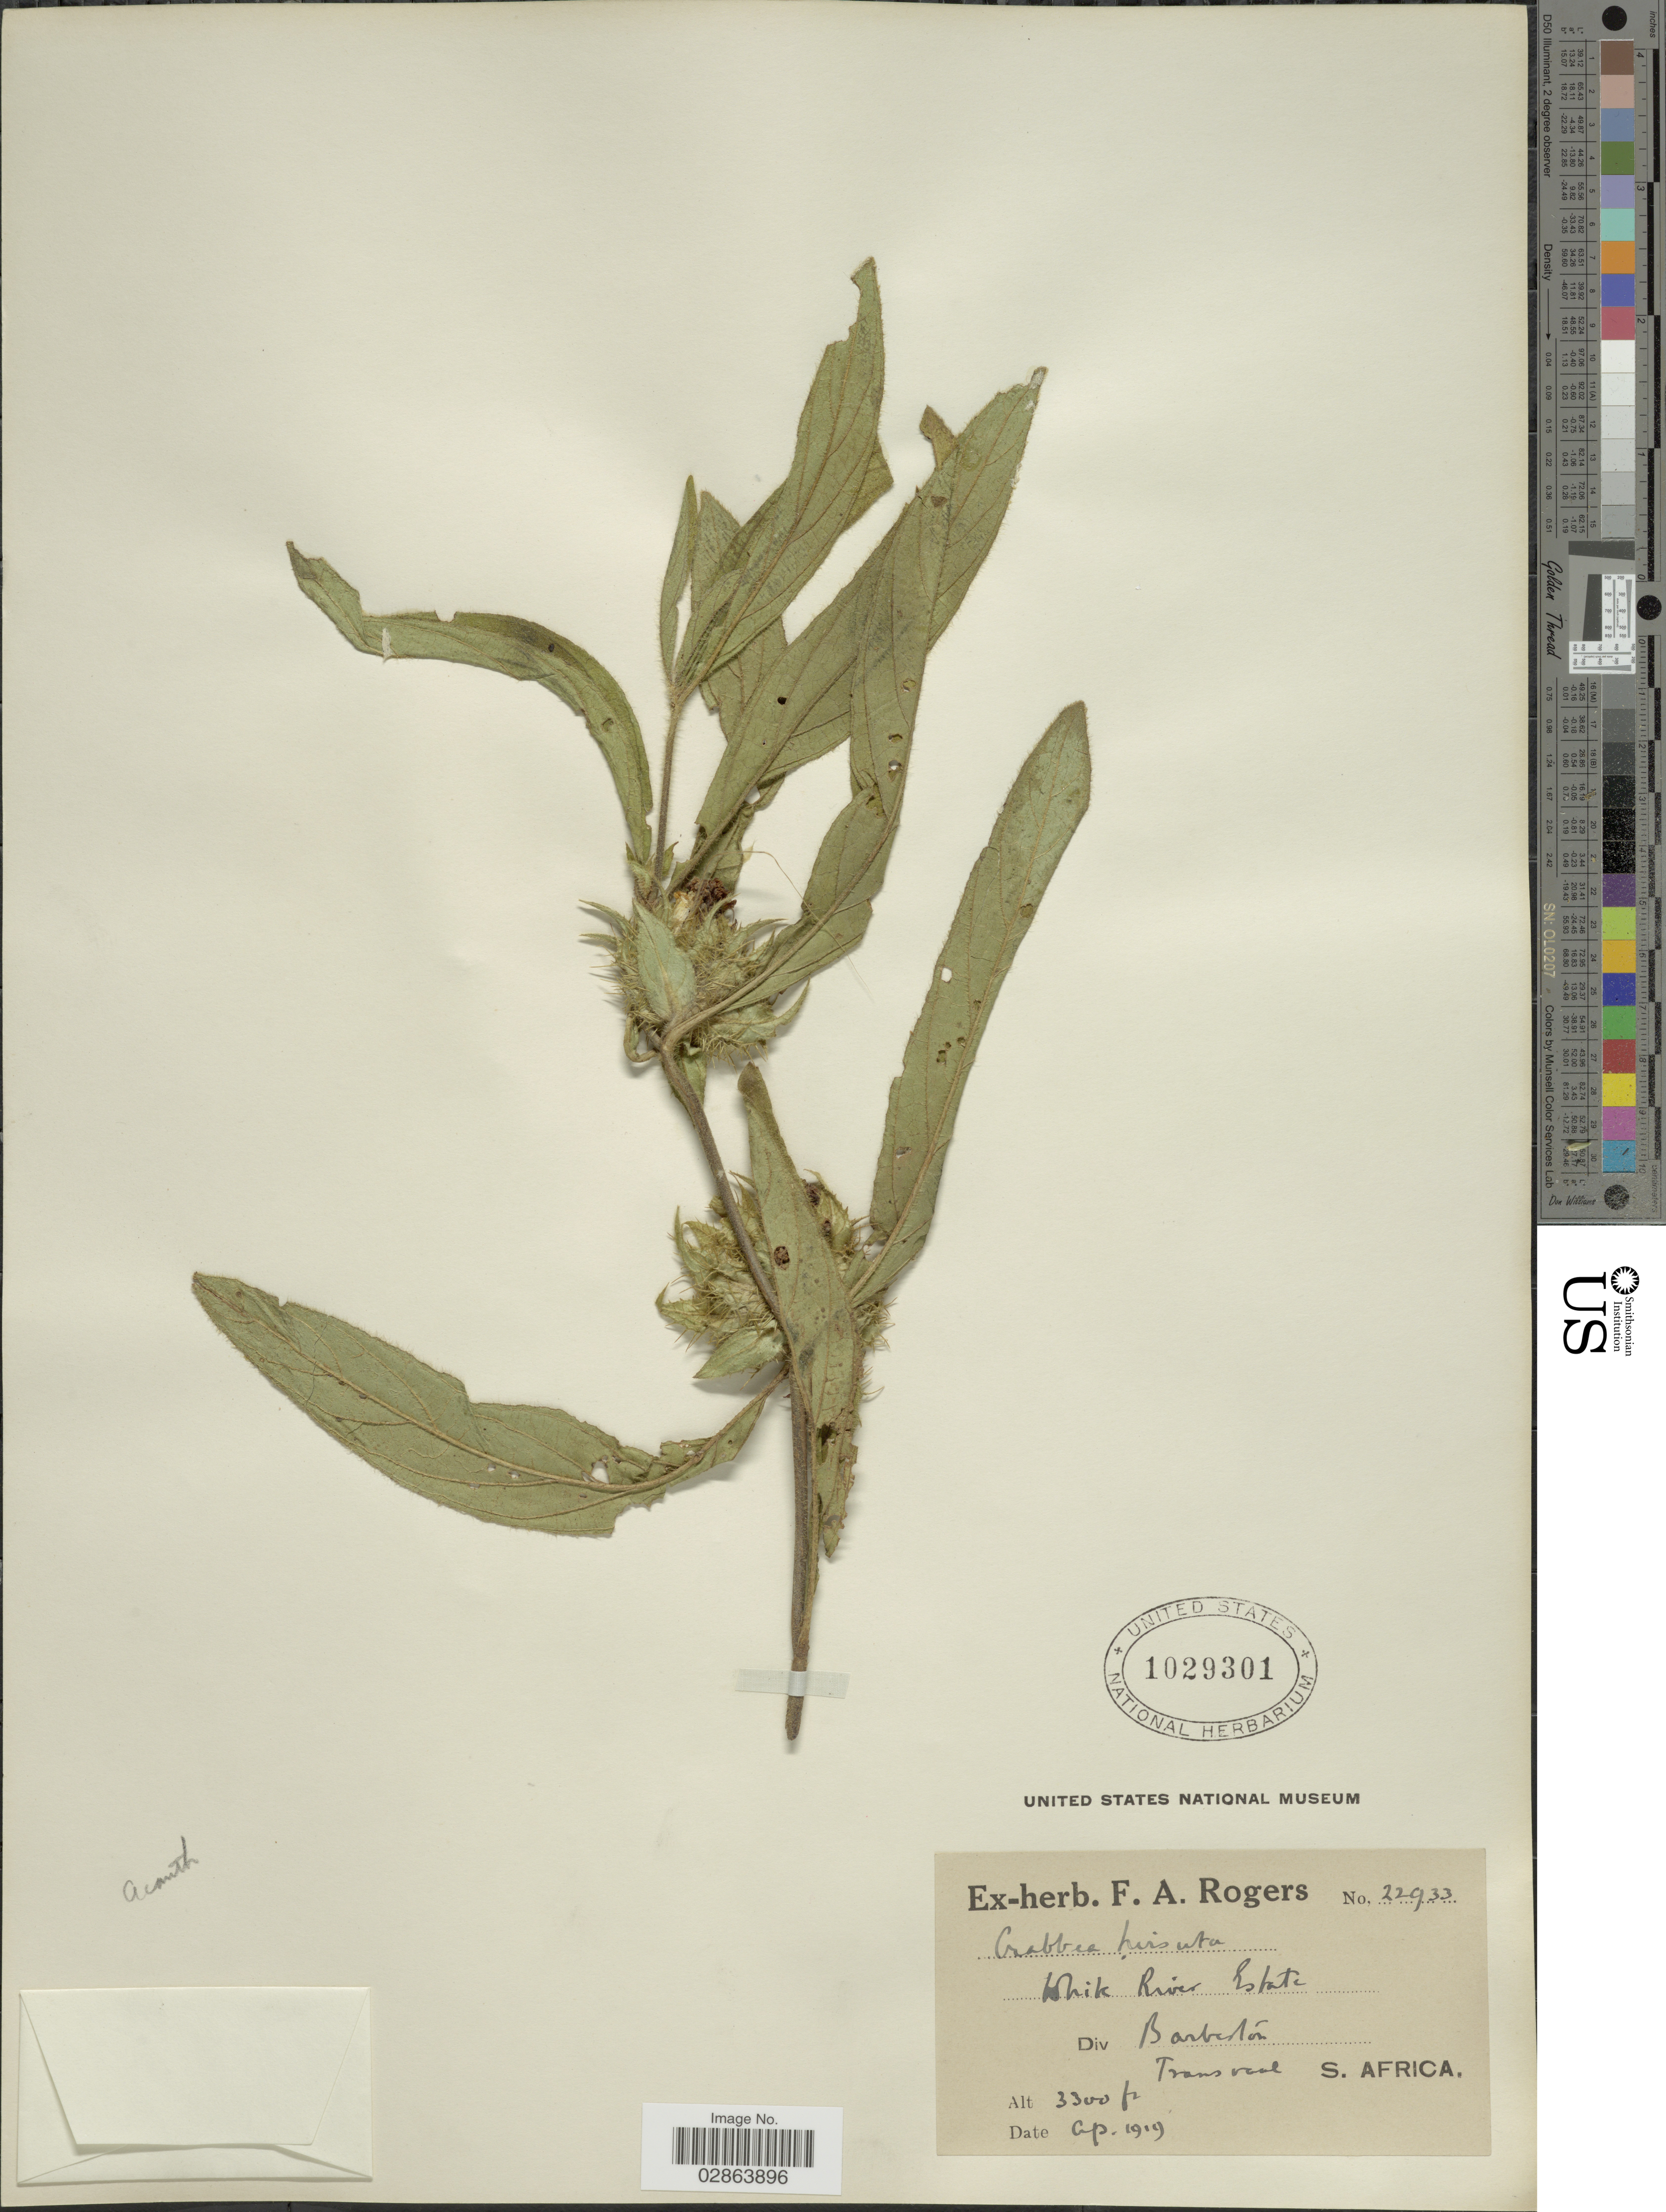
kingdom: Plantae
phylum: Tracheophyta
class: Magnoliopsida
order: Lamiales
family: Acanthaceae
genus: Crabbea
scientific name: Crabbea hirsuta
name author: Harv.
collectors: ex herb. F. A. Rogers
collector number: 22933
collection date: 1919-04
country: South Africa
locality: White River Estate, Div. Barbeton, Transvaal. S. Africa.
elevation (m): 1006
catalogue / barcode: US 1029301